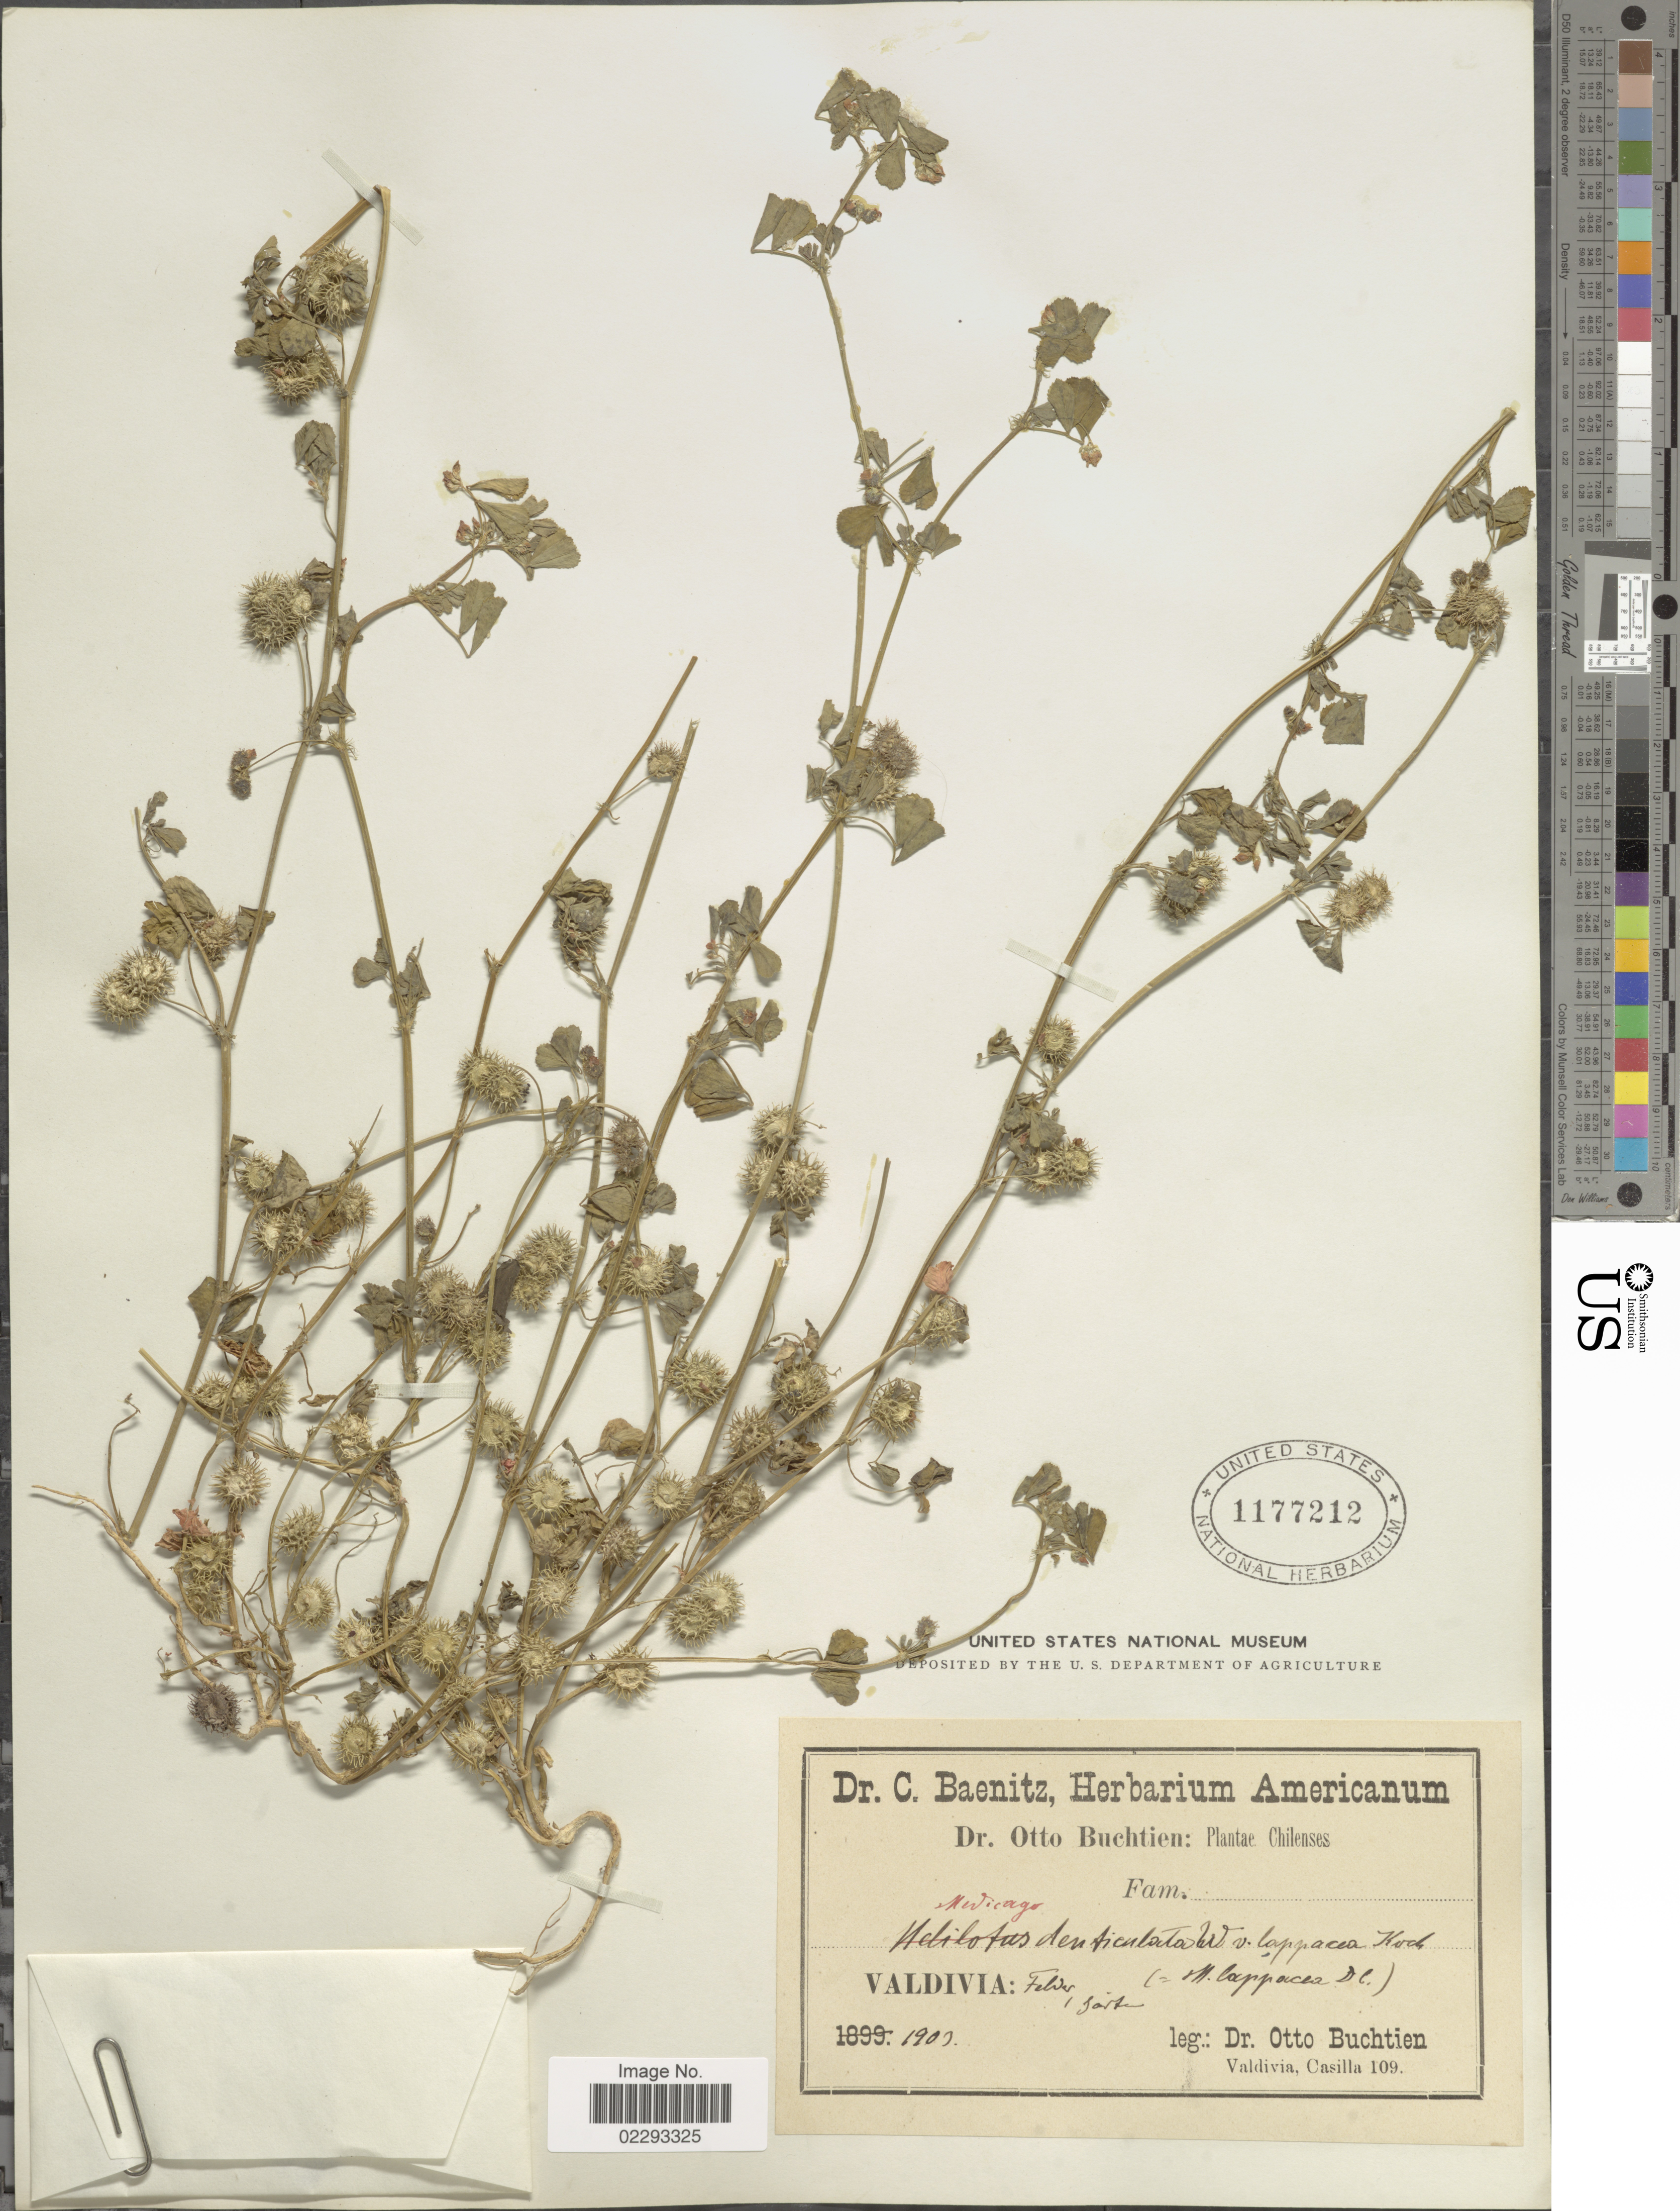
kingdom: Plantae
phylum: Tracheophyta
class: Magnoliopsida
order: Fabales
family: Fabaceae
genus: Medicago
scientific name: Medicago polymorpha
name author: L.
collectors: O. Buchtien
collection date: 1903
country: Chile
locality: Valdivia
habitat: felder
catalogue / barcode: US 1177212